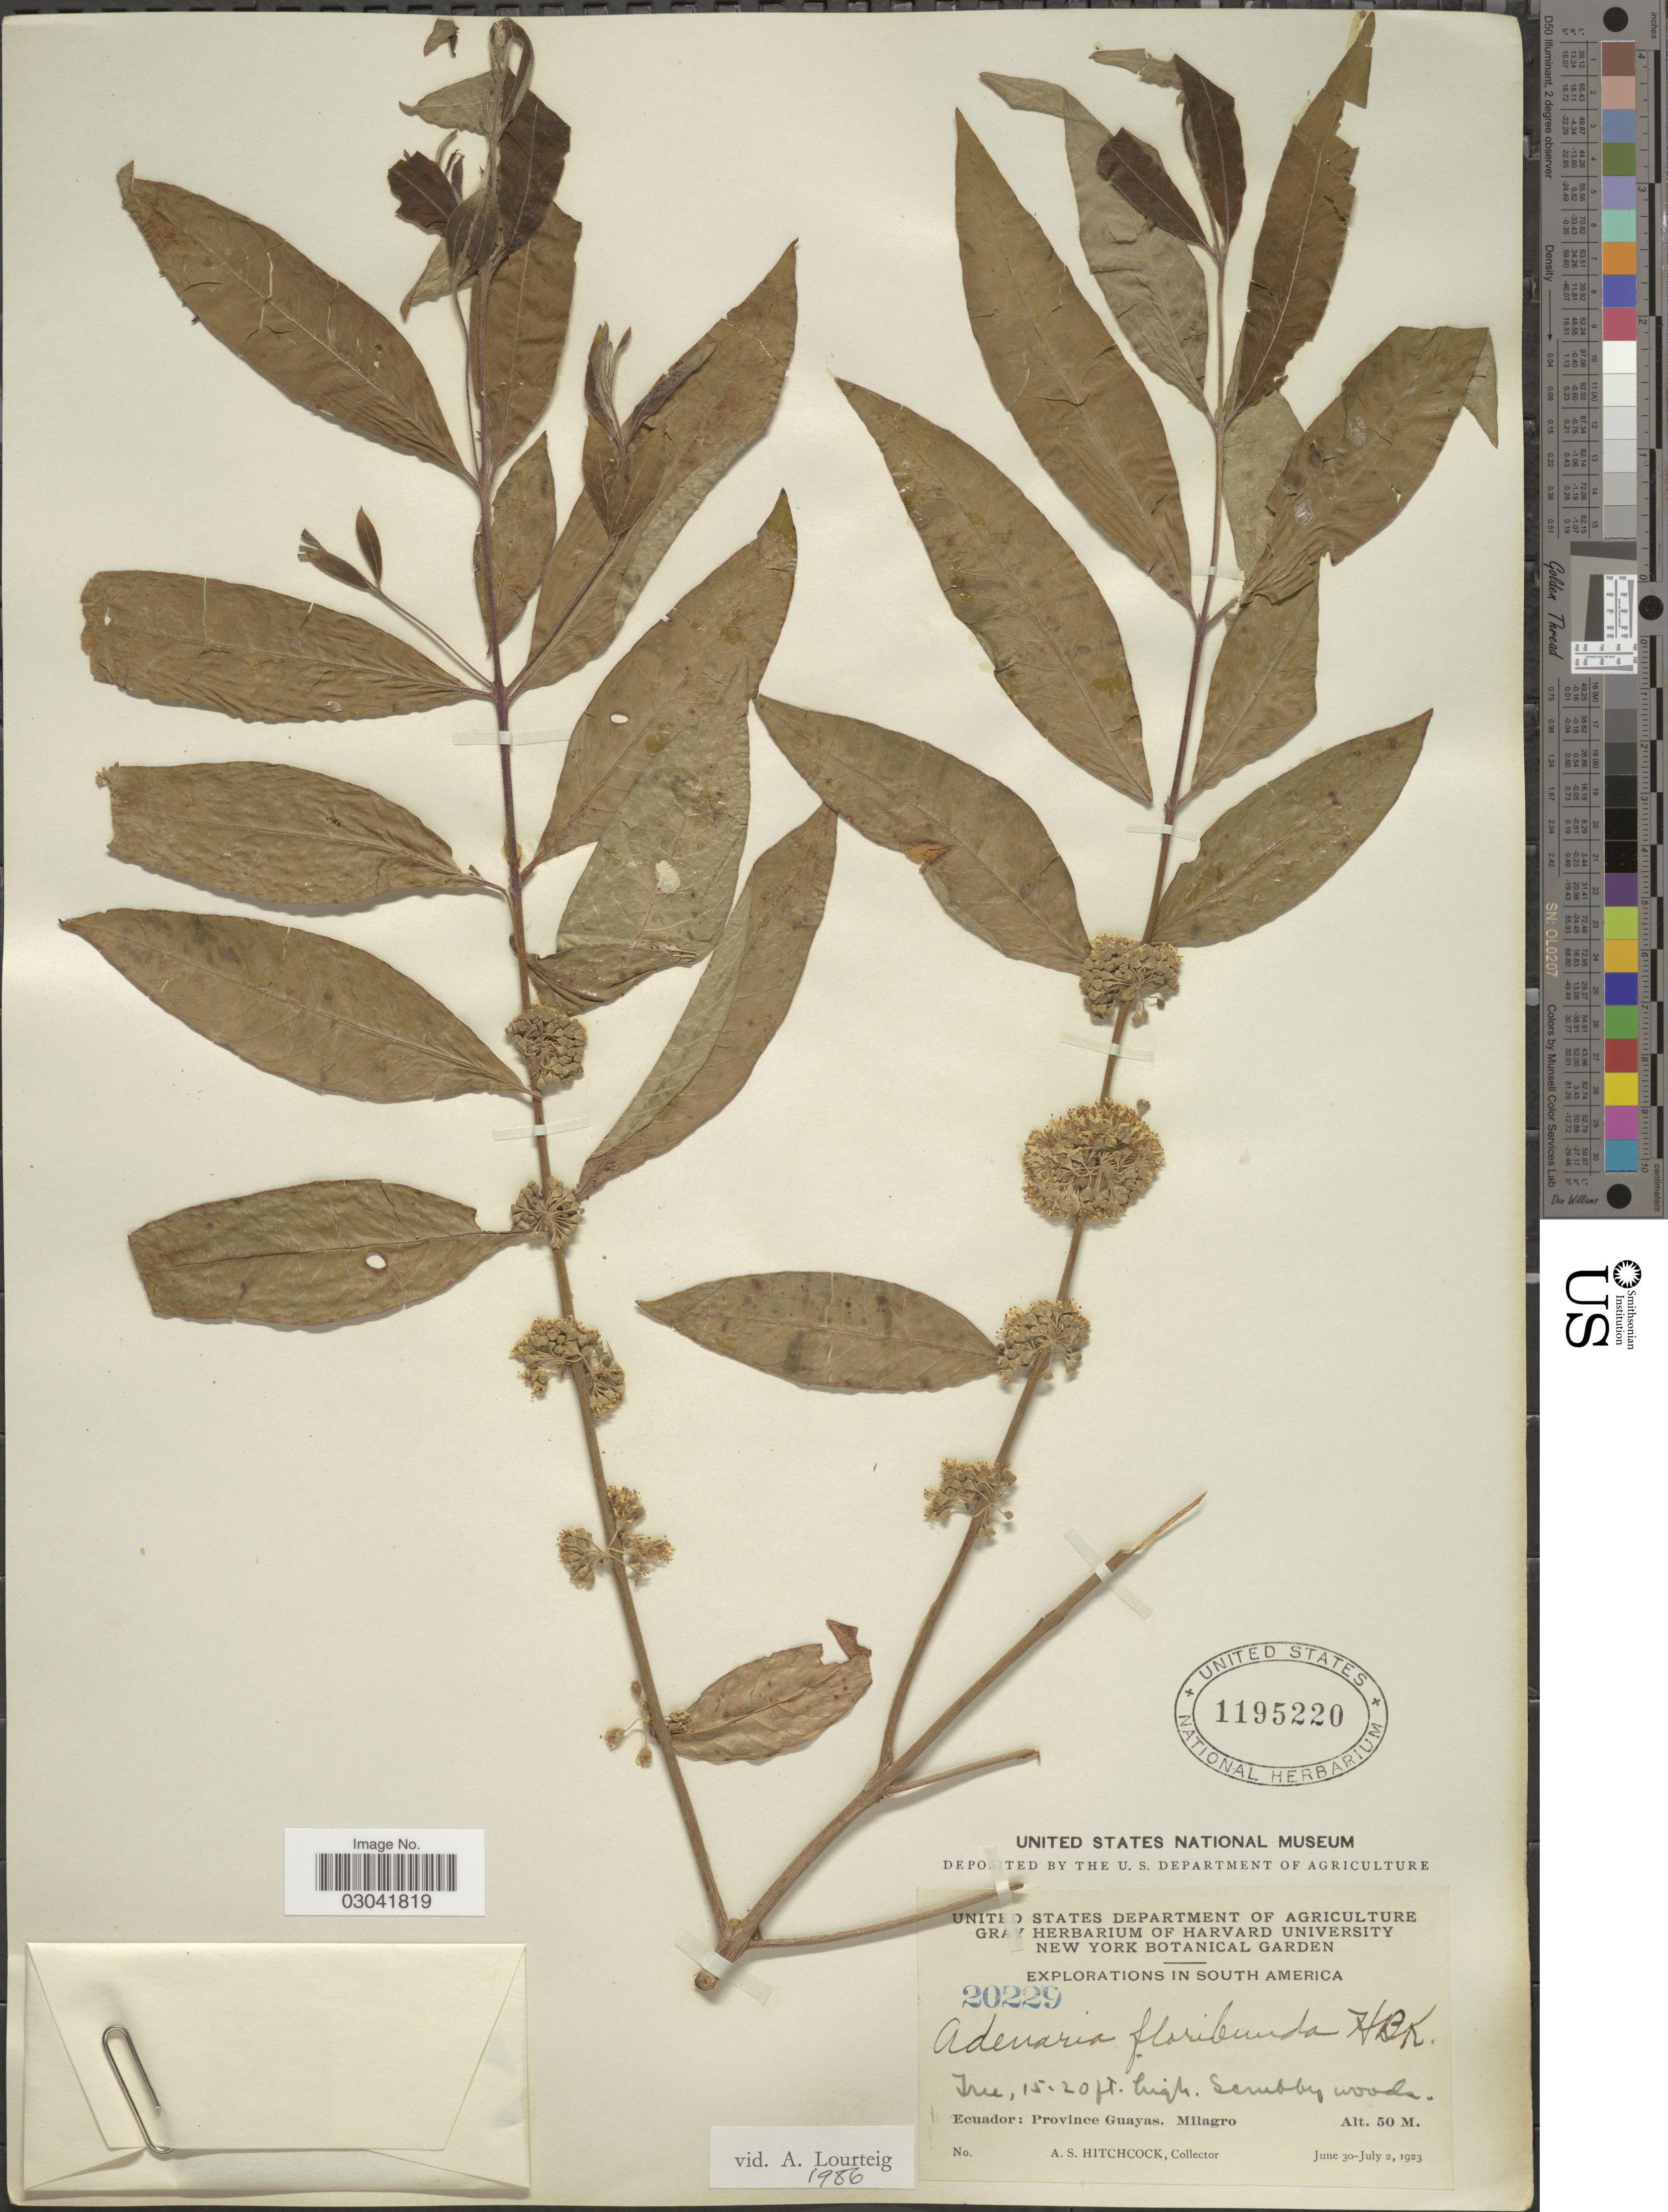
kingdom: Plantae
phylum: Tracheophyta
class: Magnoliopsida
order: Myrtales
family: Lythraceae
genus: Adenaria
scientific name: Adenaria floribunda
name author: Kunth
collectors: A. S. Hitchcock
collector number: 20229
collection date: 1923-06-30/1923-07-02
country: Ecuador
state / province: Guayas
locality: Milagro.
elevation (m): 50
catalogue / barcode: US 1195220